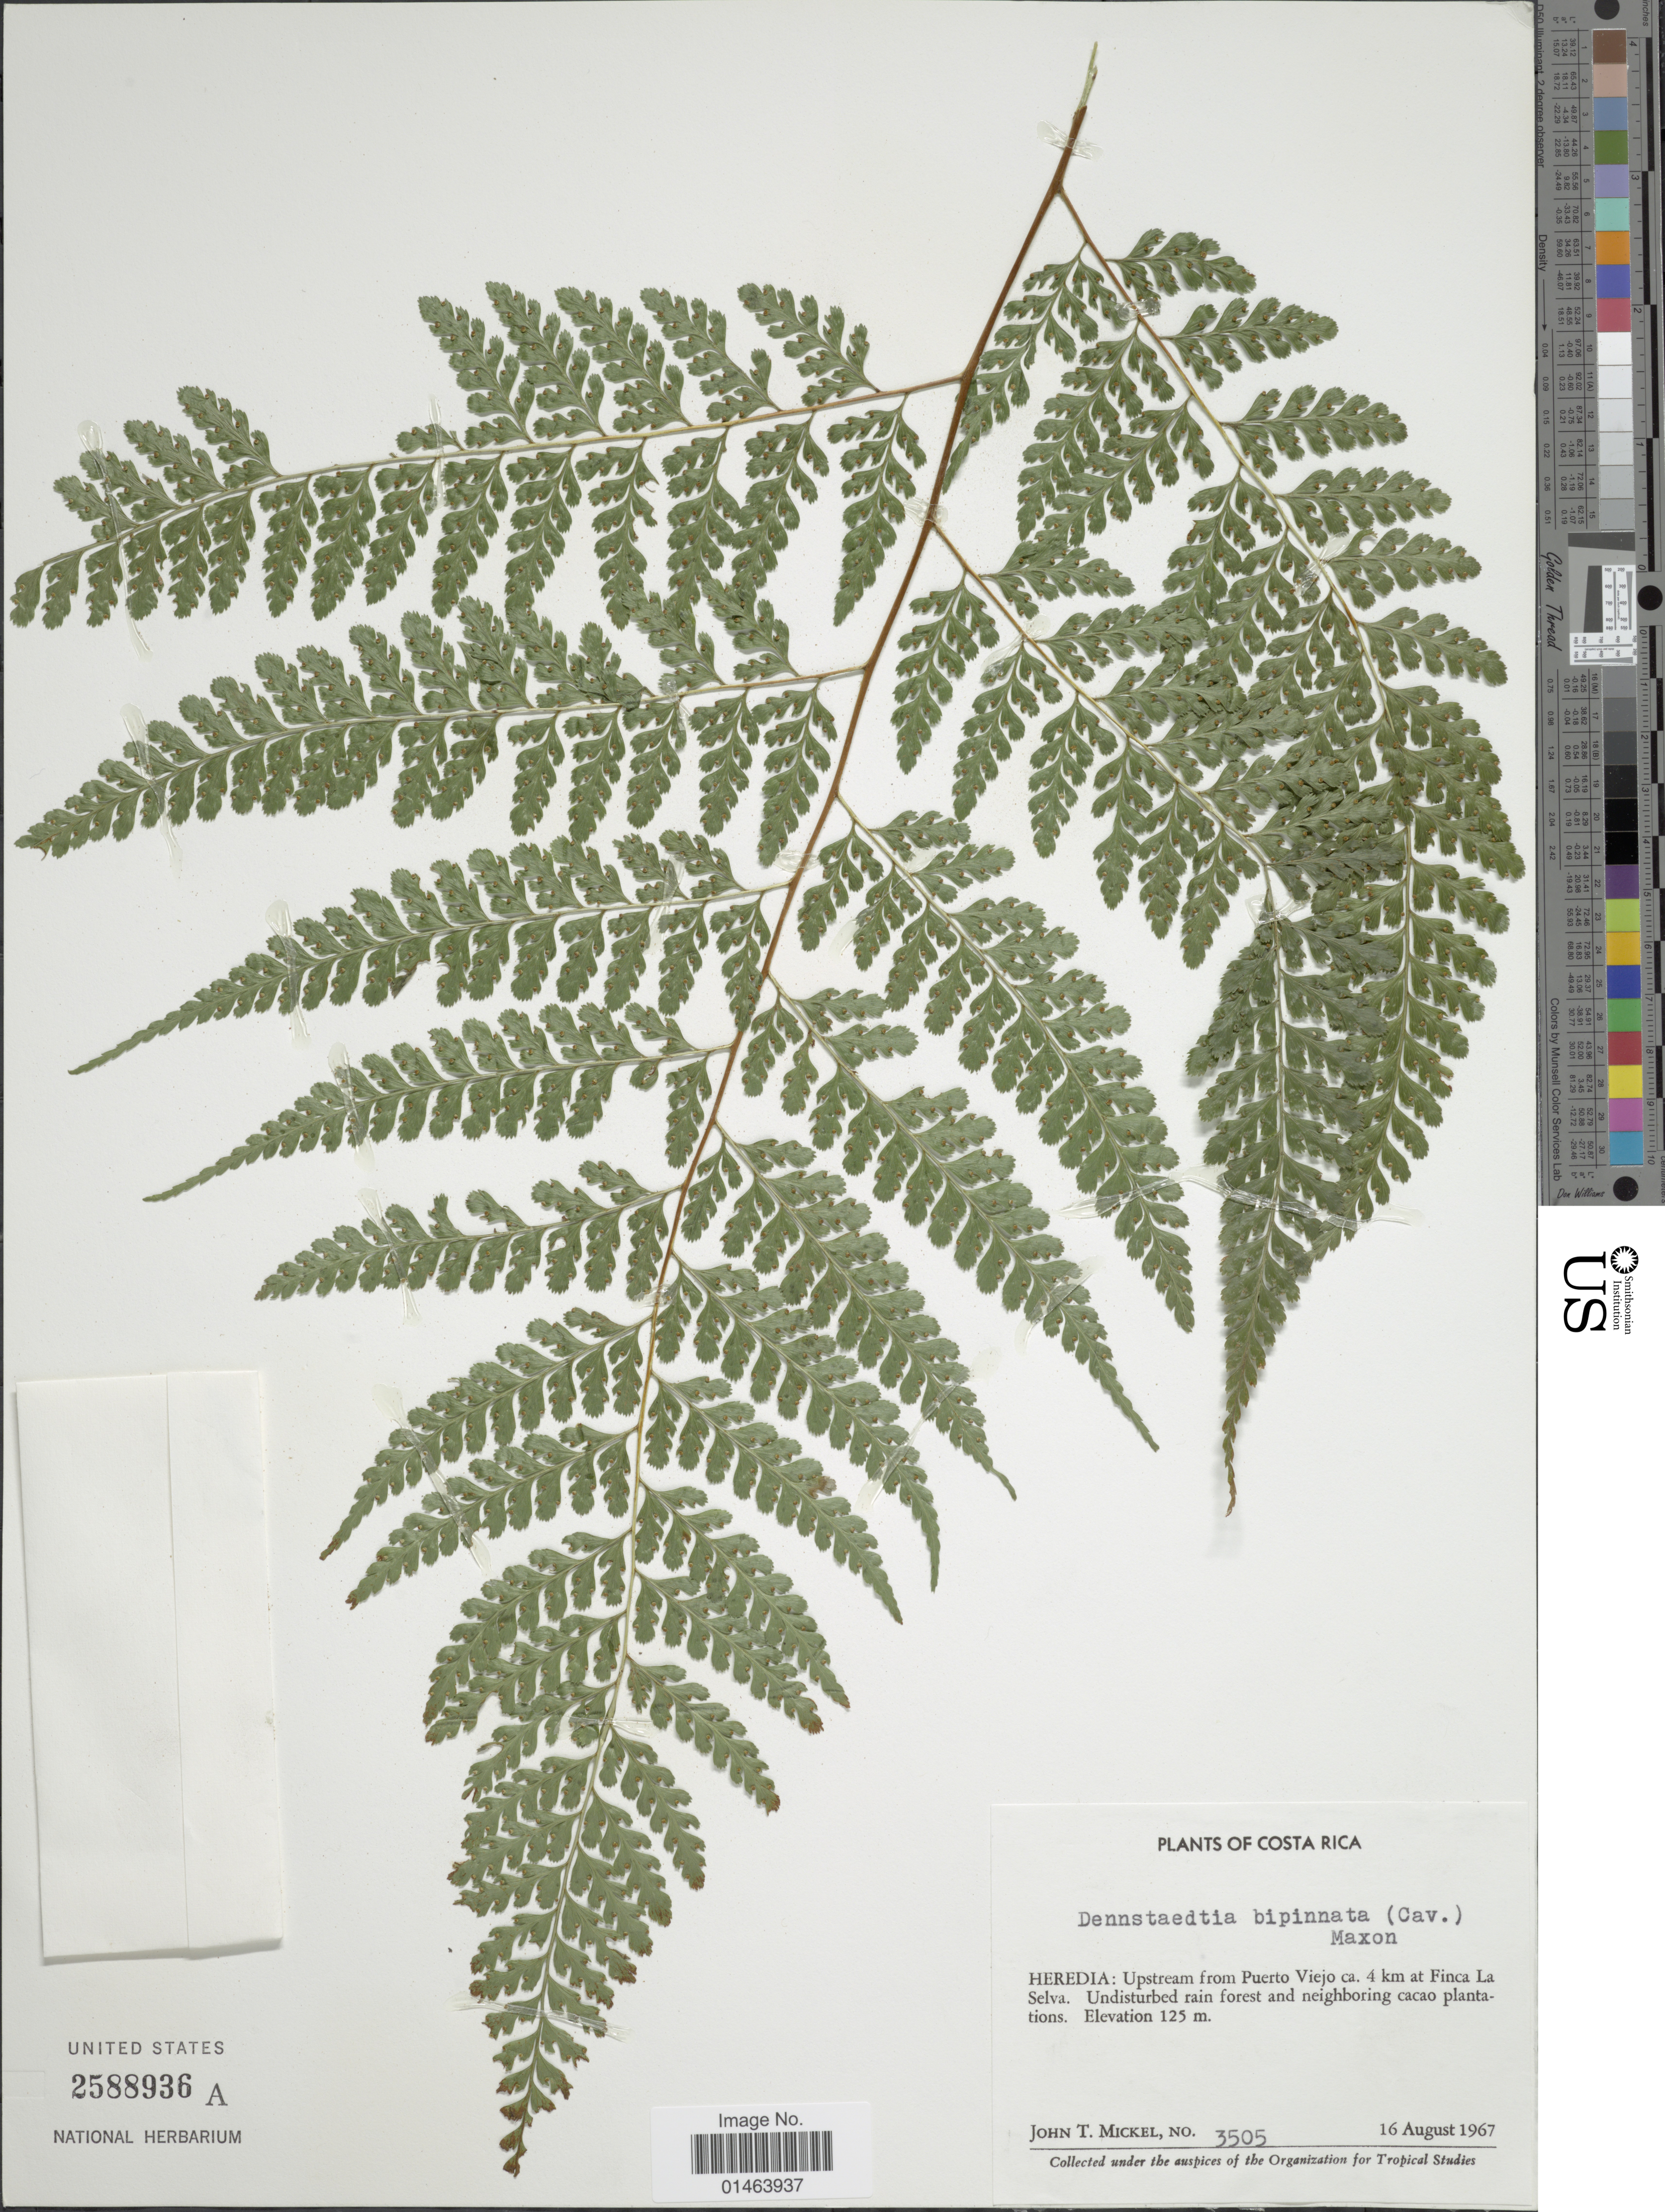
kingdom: Plantae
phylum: Tracheophyta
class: Polypodiopsida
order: Polypodiales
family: Dennstaedtiaceae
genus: Dennstaedtia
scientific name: Dennstaedtia bipinnata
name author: (Cav.) Maxon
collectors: J. T. Mickel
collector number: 3505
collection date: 1967-08-16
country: Costa Rica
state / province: Heredia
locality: Costa Rica, Heredia: Upstream from Puerto Viejo ca. 4 km at Finca La Selva.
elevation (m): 125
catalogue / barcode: US 2588936A